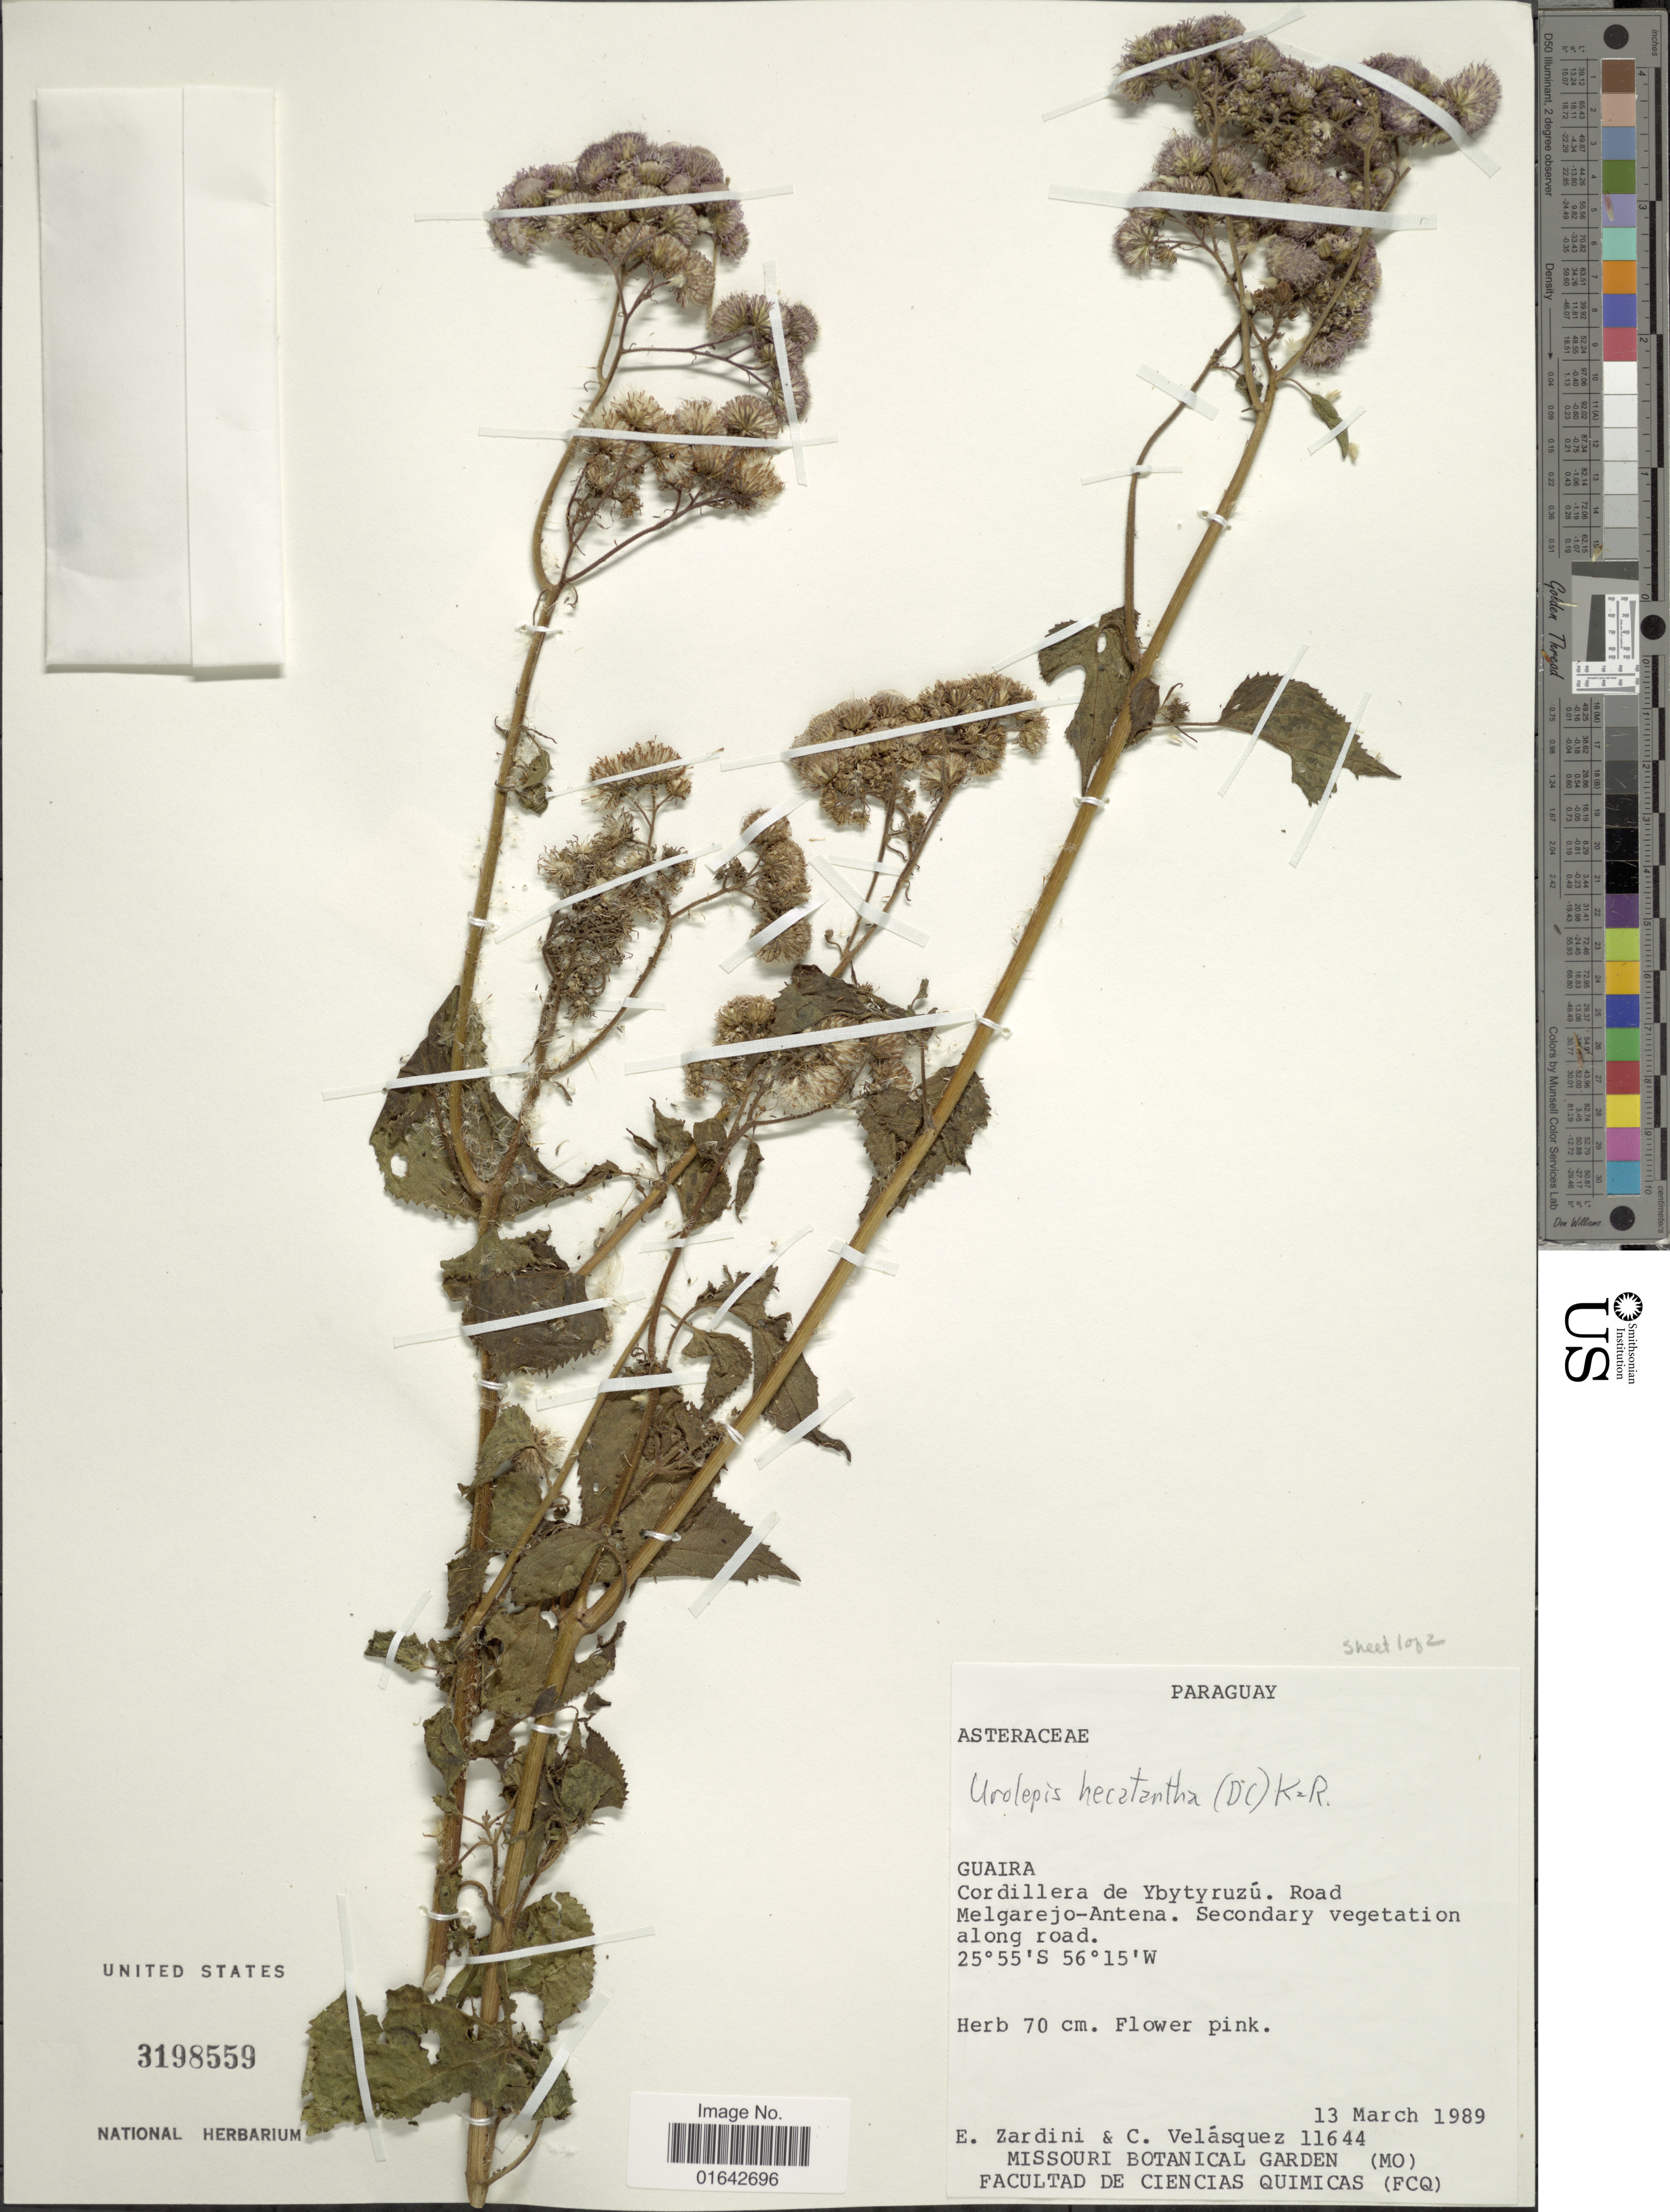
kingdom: Plantae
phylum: Tracheophyta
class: Magnoliopsida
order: Asterales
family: Asteraceae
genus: Urolepis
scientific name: Urolepis hecatantha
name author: (DC.) R.M. King & H. Rob.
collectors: E. M. Zardini & C. Velasquez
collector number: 11644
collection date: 1989-03-13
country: Paraguay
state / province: Guaira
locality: Guaira, Cordillera de Ybytyruzu, road Melgarejo- Antena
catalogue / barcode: US 3198559